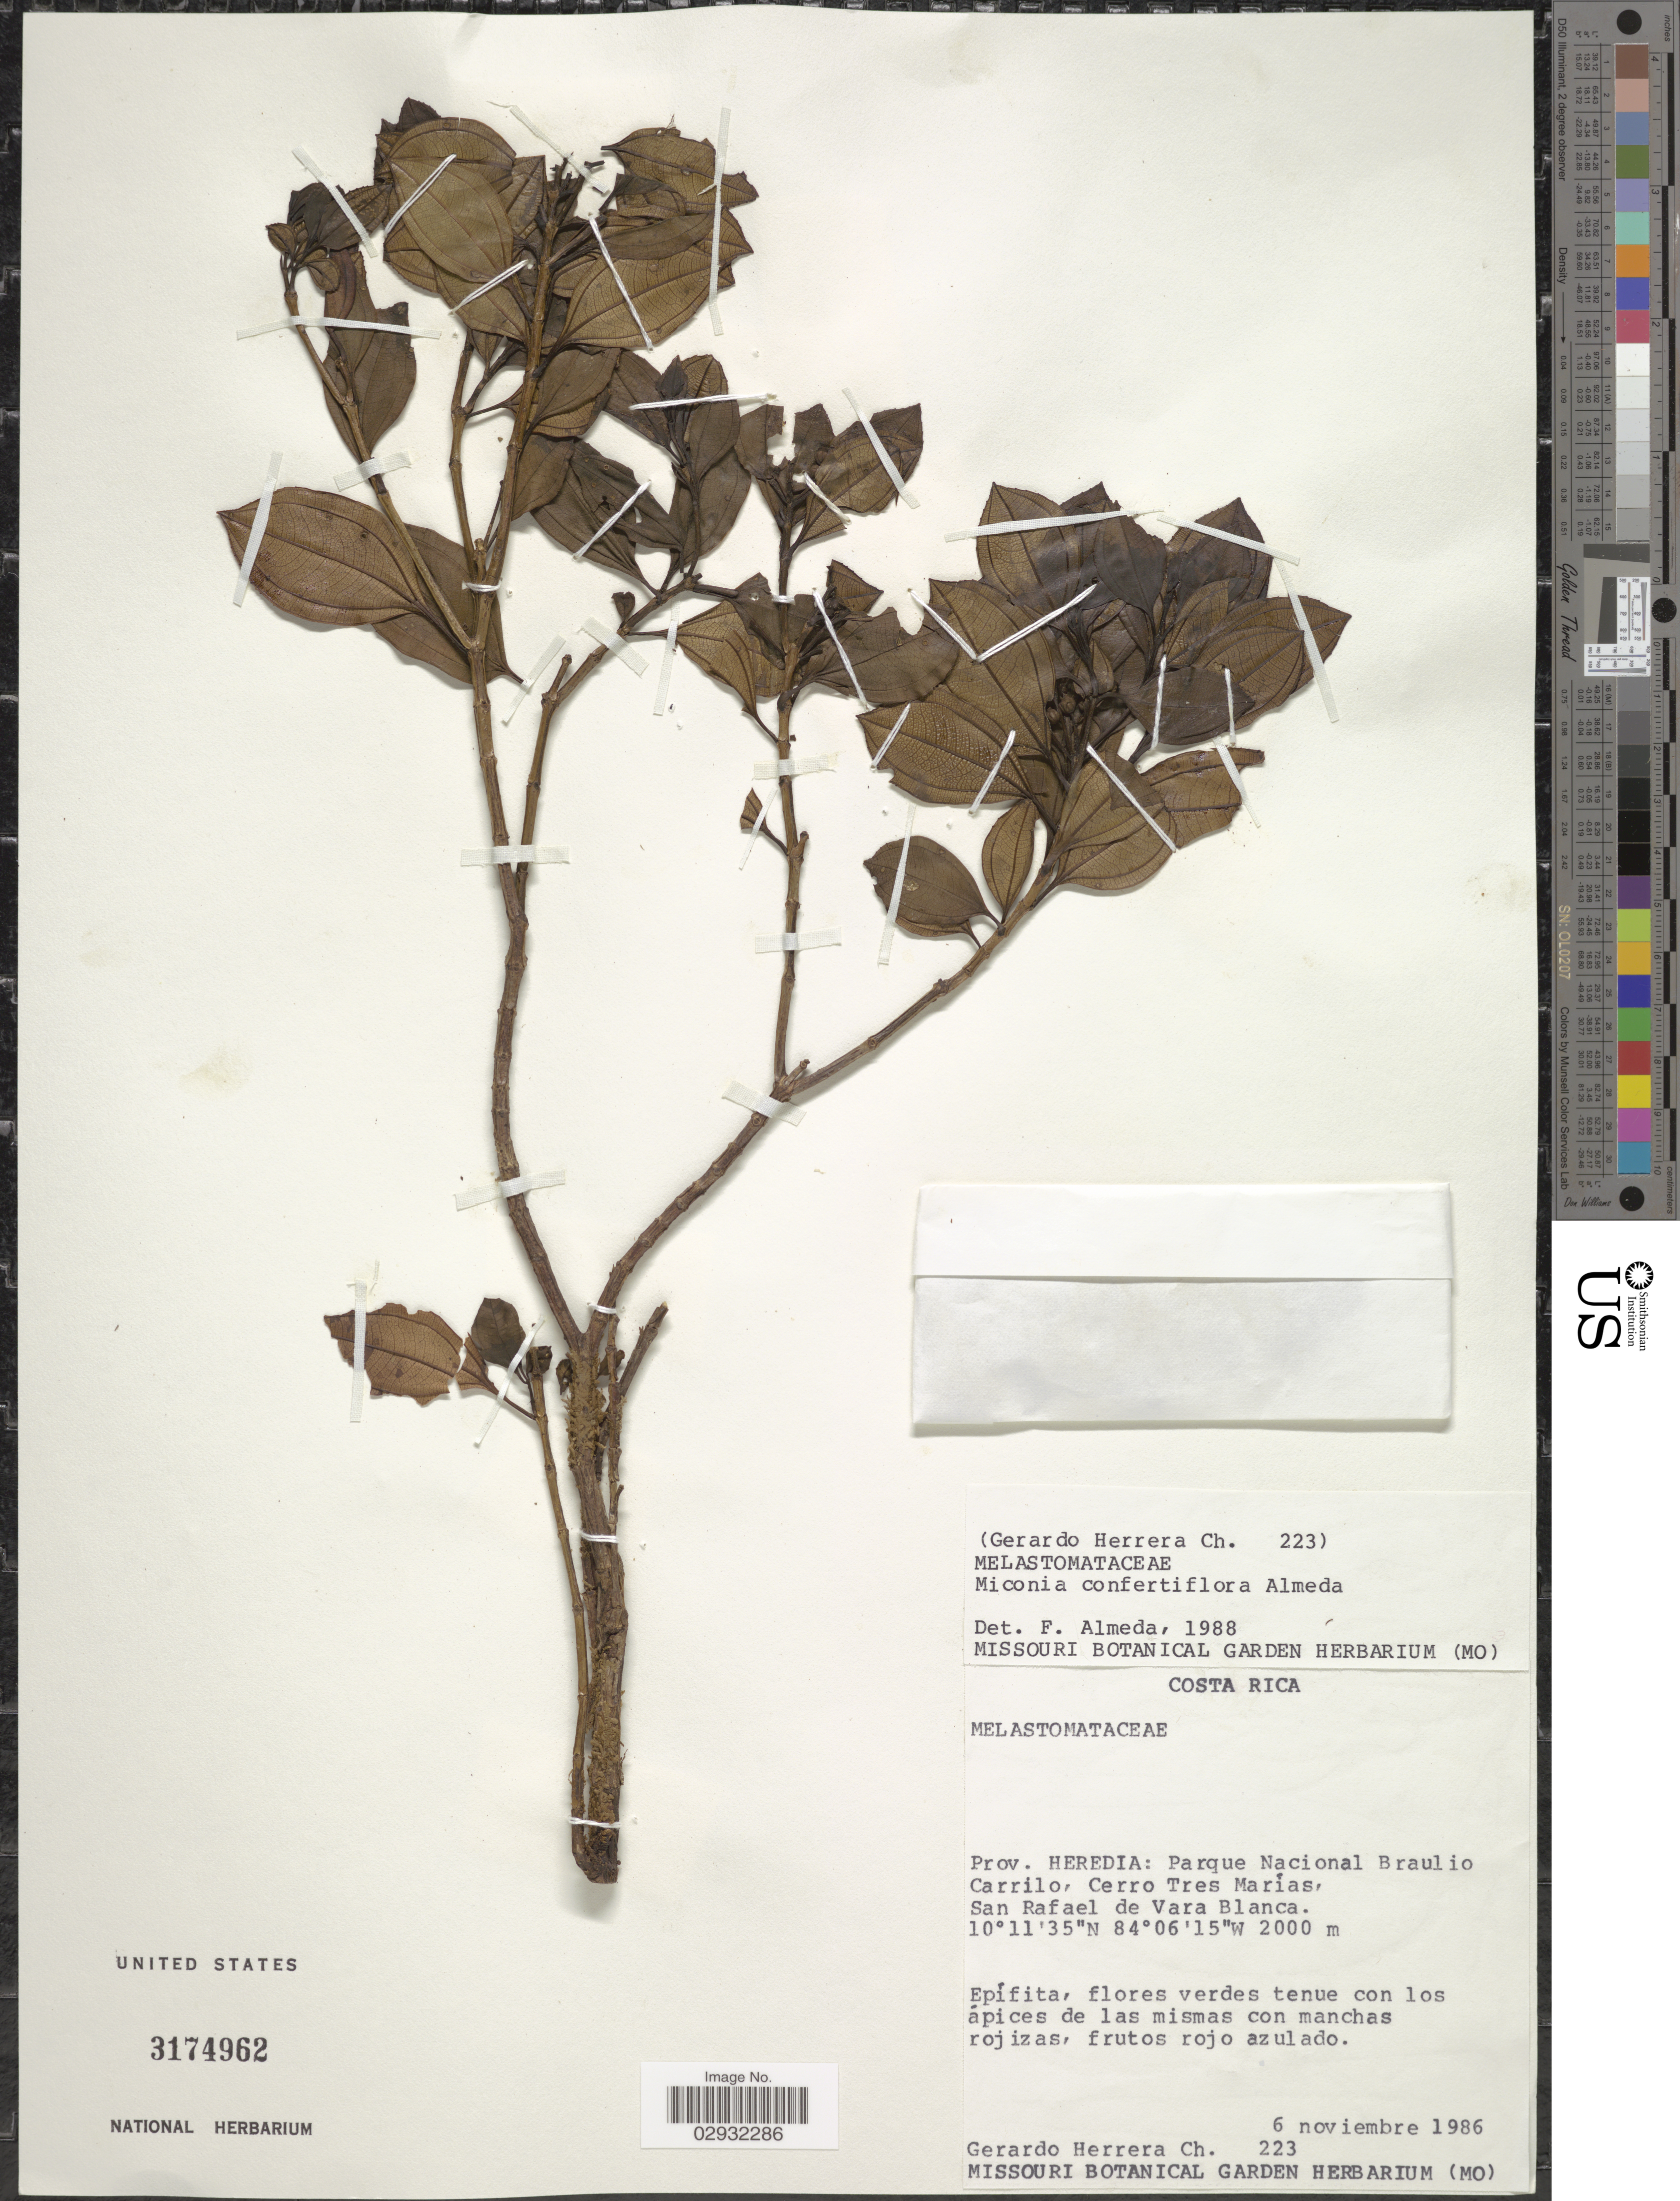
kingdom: Plantae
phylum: Tracheophyta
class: Magnoliopsida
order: Myrtales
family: Melastomataceae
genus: Miconia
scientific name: Miconia confertiflora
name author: Almeda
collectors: G. Herrera Ch.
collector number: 223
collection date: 1986-11-06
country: Costa Rica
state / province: Heredia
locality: Parque Nacional Braulio Carrilo, Cerro Tres Marías. San Rafael de Vara Blanca.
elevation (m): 2000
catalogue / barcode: US 3174962